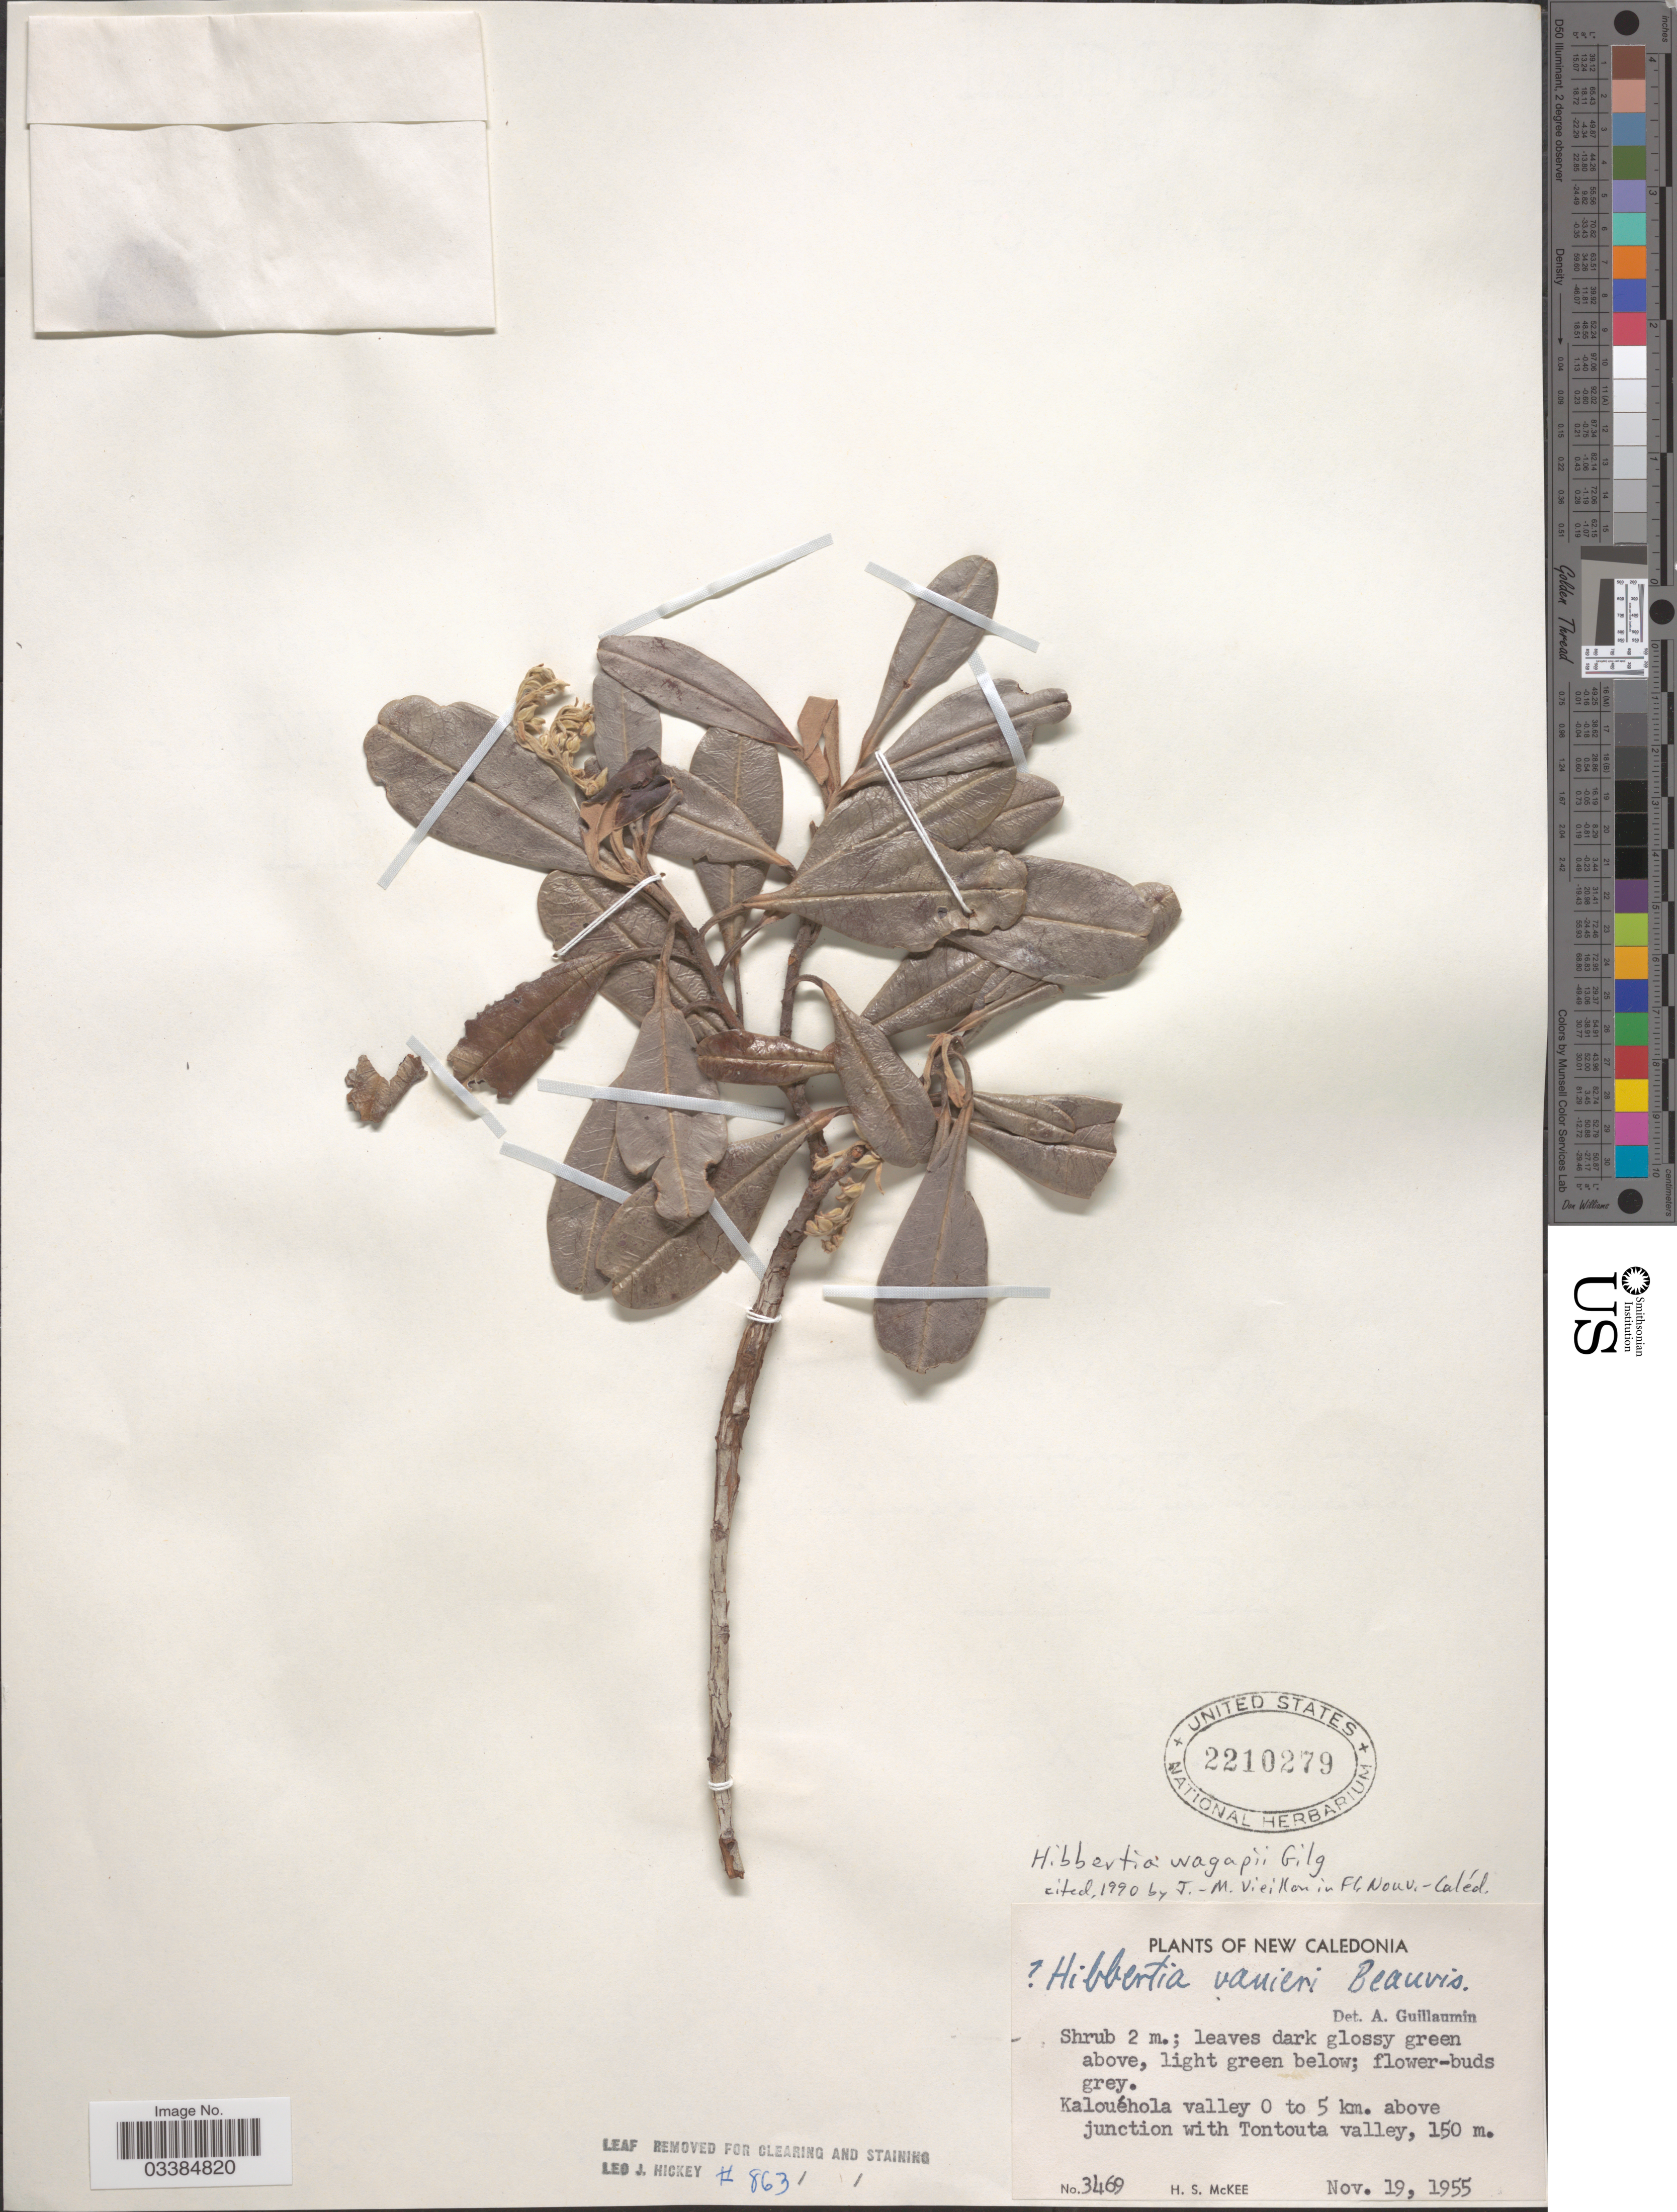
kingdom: Plantae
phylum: Tracheophyta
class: Magnoliopsida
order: Dilleniales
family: Dilleniaceae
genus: Hibbertia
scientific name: Hibbertia wagapii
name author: Gilg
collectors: H. S. McKee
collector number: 3469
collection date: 1955-11-19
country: New Caledonia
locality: Kalouéhola valley 0 to 5 km. above junction with Tontouta valley.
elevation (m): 150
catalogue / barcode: US 2210279